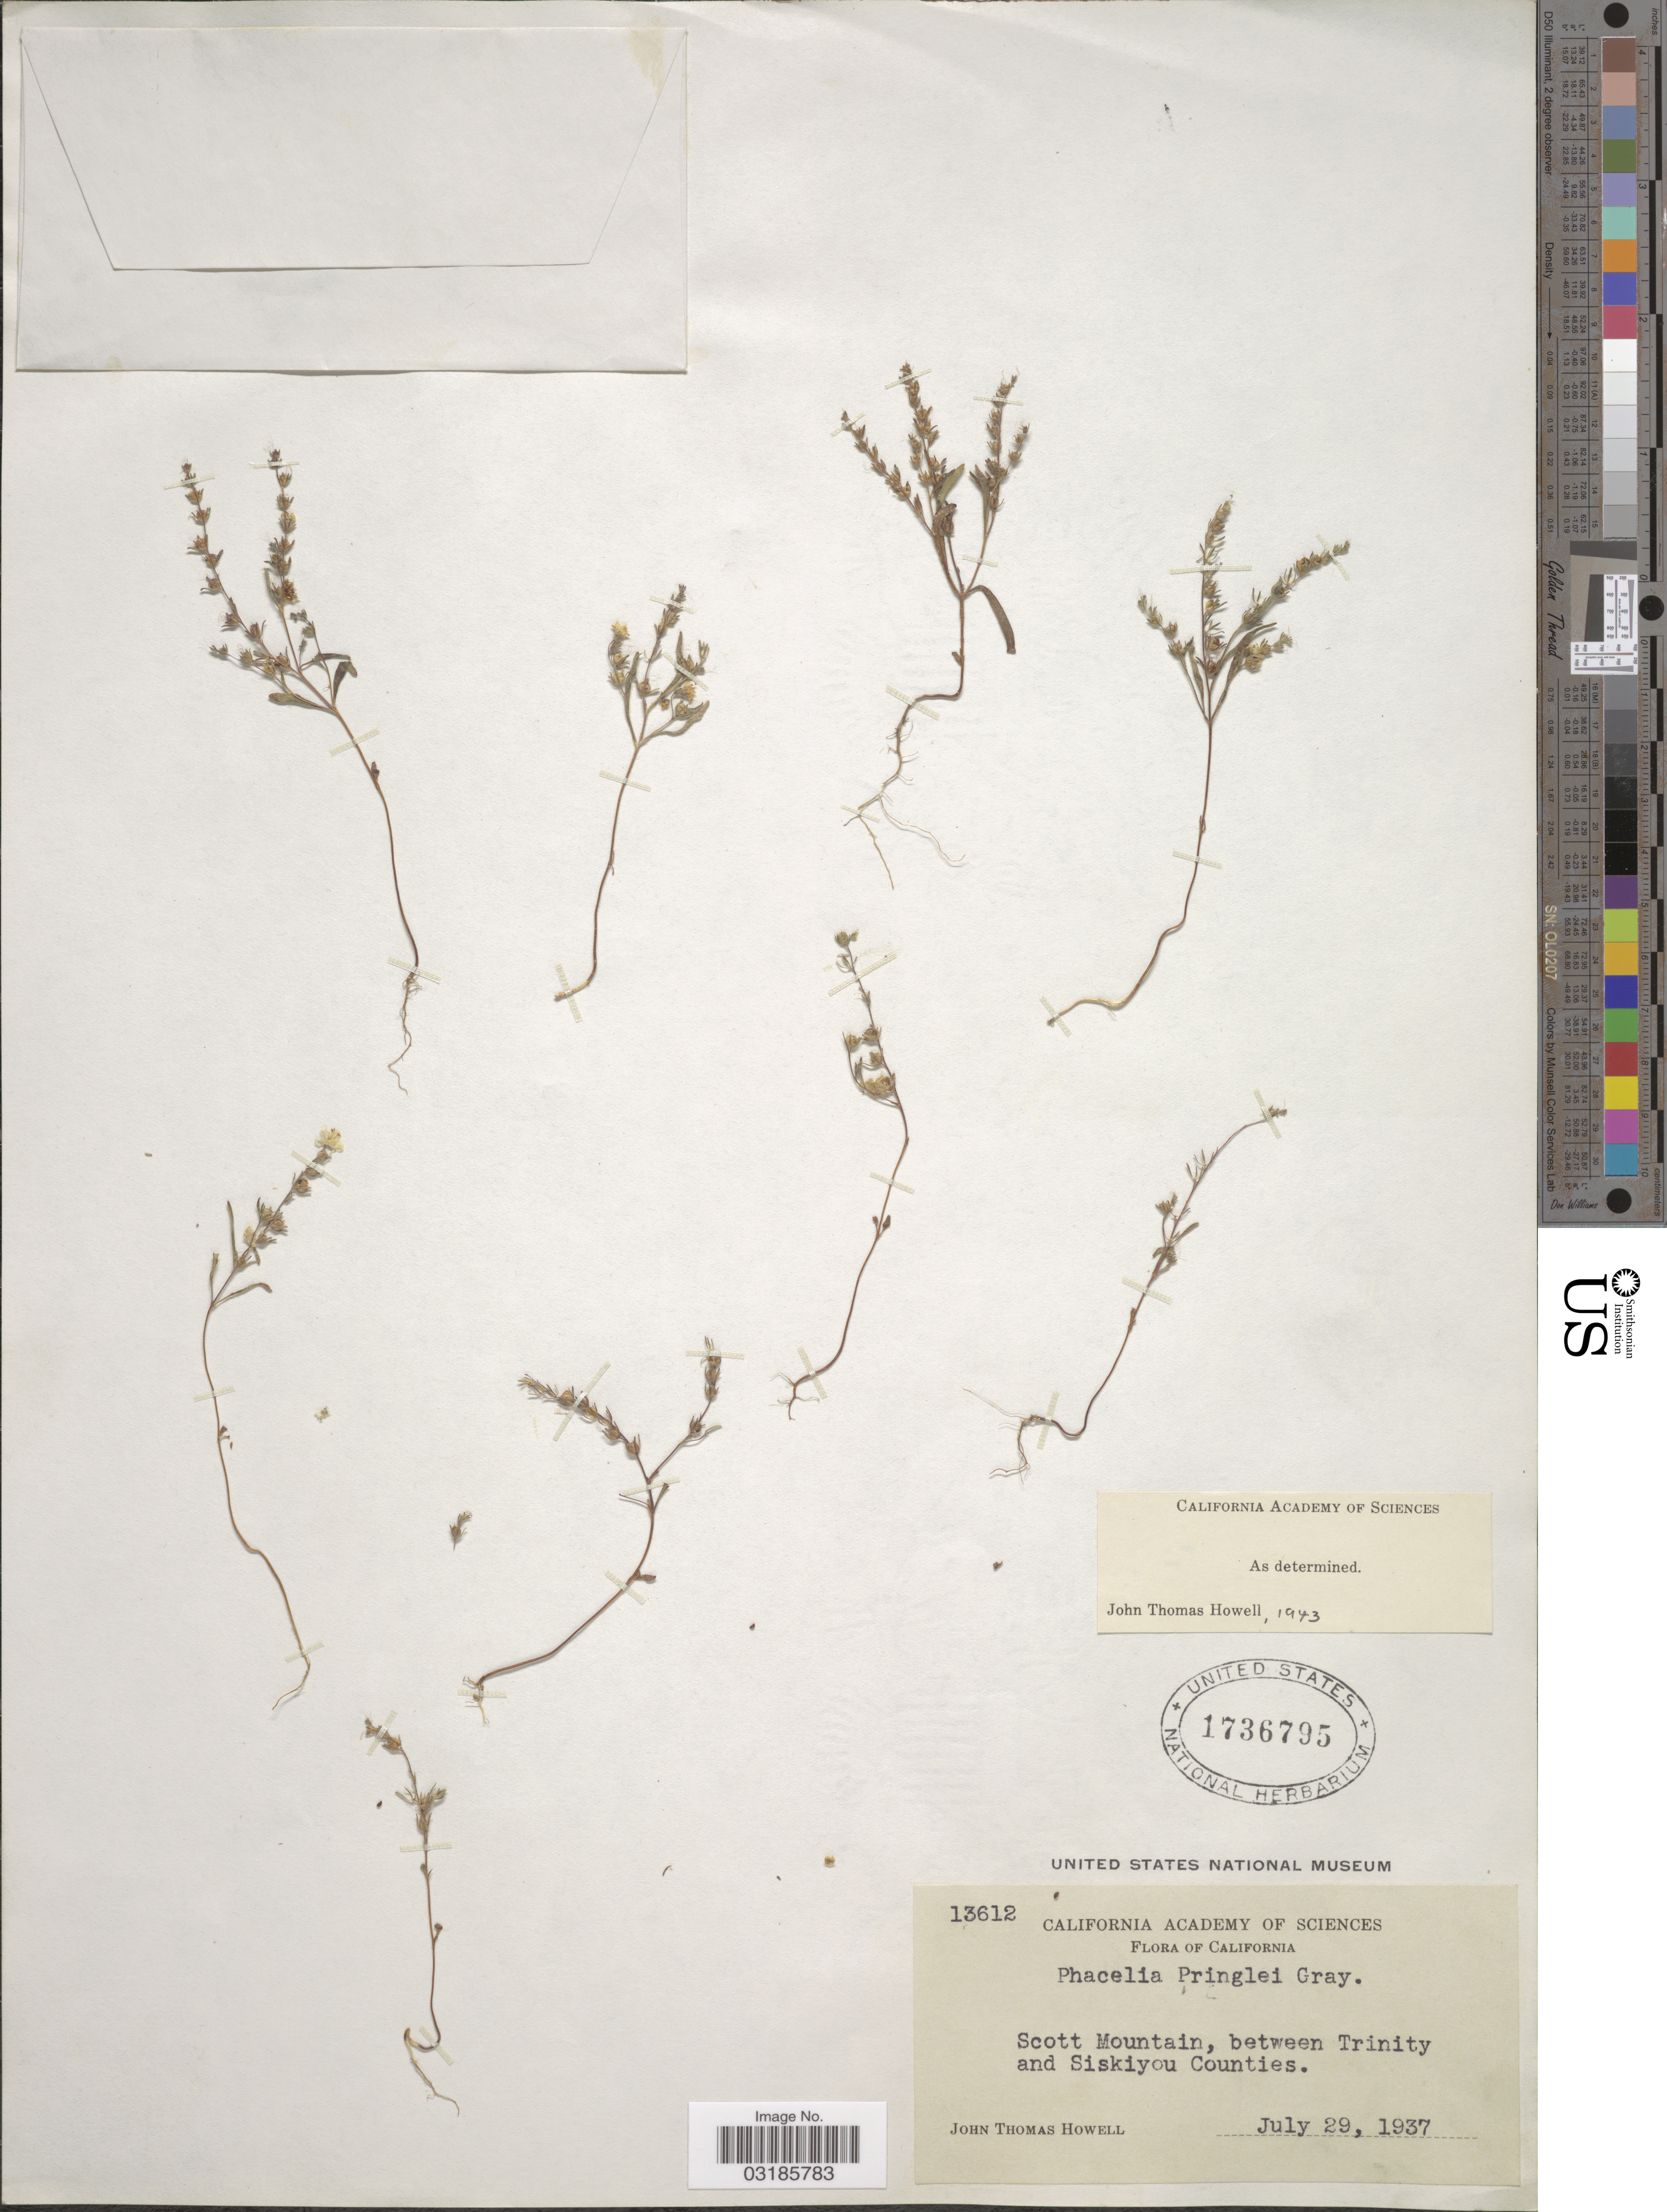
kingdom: Plantae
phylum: Tracheophyta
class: Magnoliopsida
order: Boraginales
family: Hydrophyllaceae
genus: Phacelia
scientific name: Phacelia pringlei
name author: A. Gray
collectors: J. T. Howell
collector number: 13612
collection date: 1937-07-29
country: United States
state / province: California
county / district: Siskiyou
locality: Scott Mountain, between Trinity and Siskiyou Counties.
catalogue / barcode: US 1736795